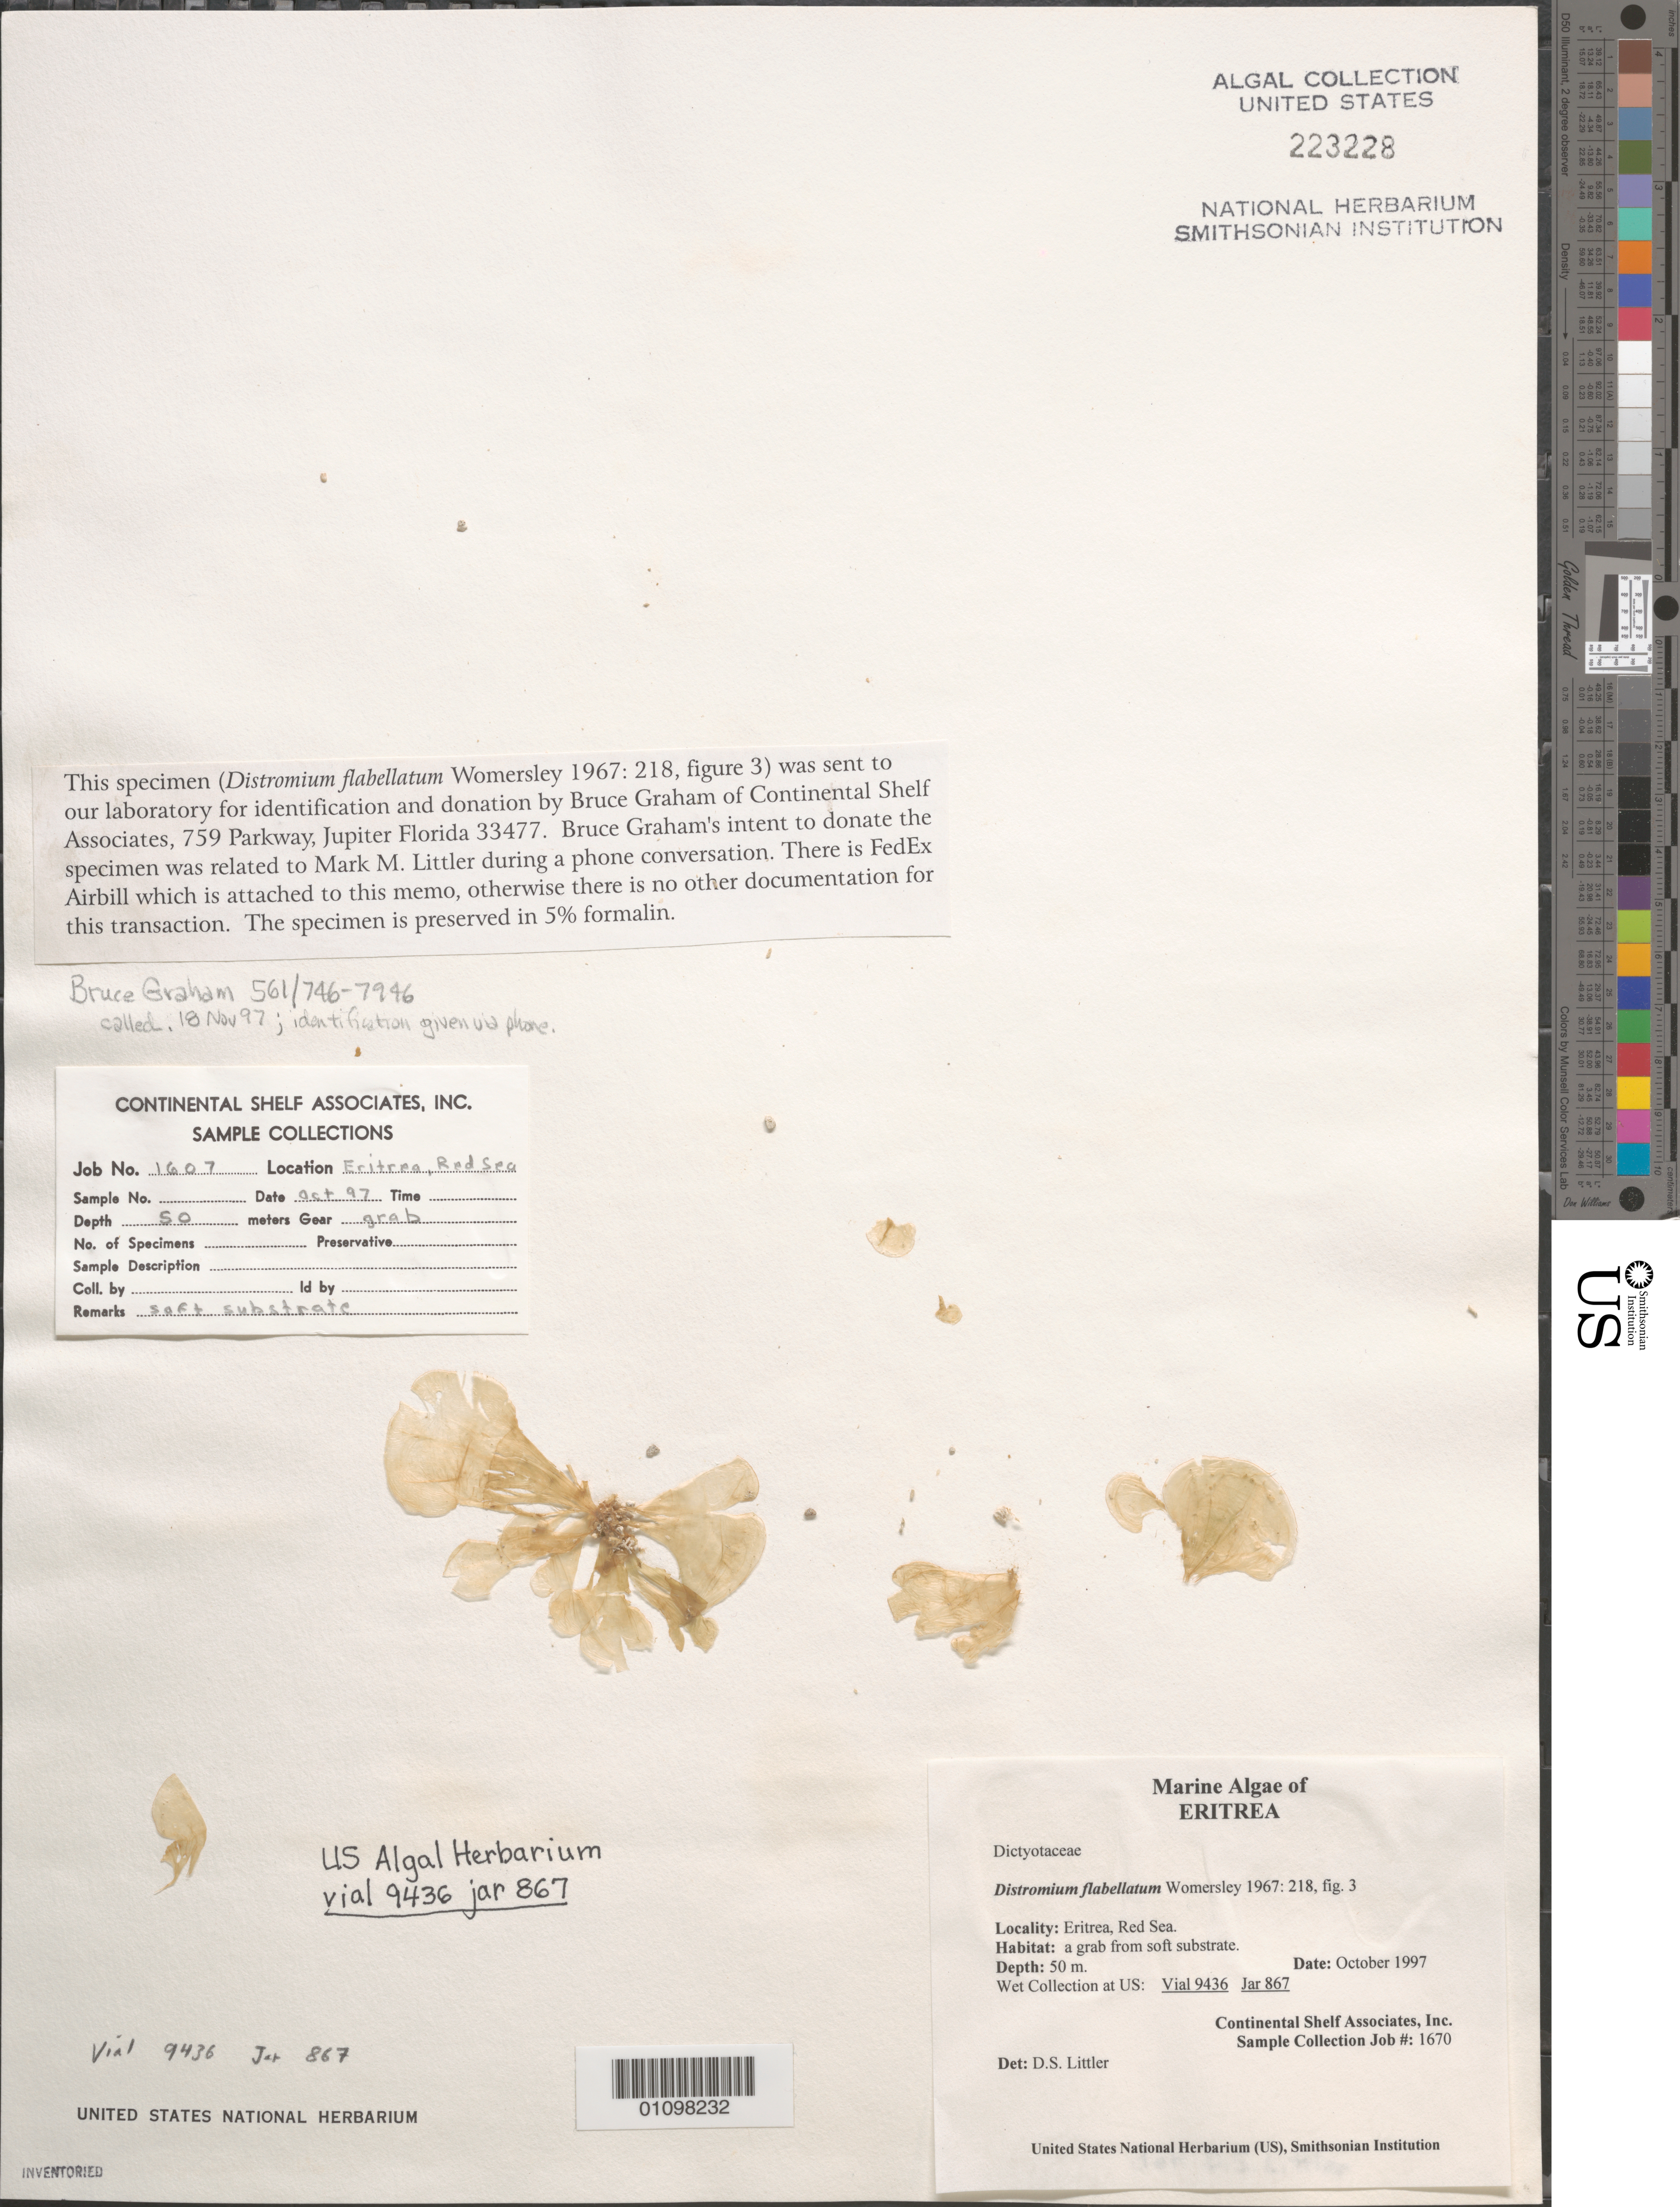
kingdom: Chromista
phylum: Ochrophyta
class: Phaeophyceae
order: Dictyotales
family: Dictyotaceae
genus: Distromium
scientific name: Distromium flabellatum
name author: Womersley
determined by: Littler, D. S.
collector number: Sample Job No. 1670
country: Eritrea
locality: Red Sea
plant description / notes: Continental Shelf Associates, Inc. Sample Collections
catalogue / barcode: US 223228